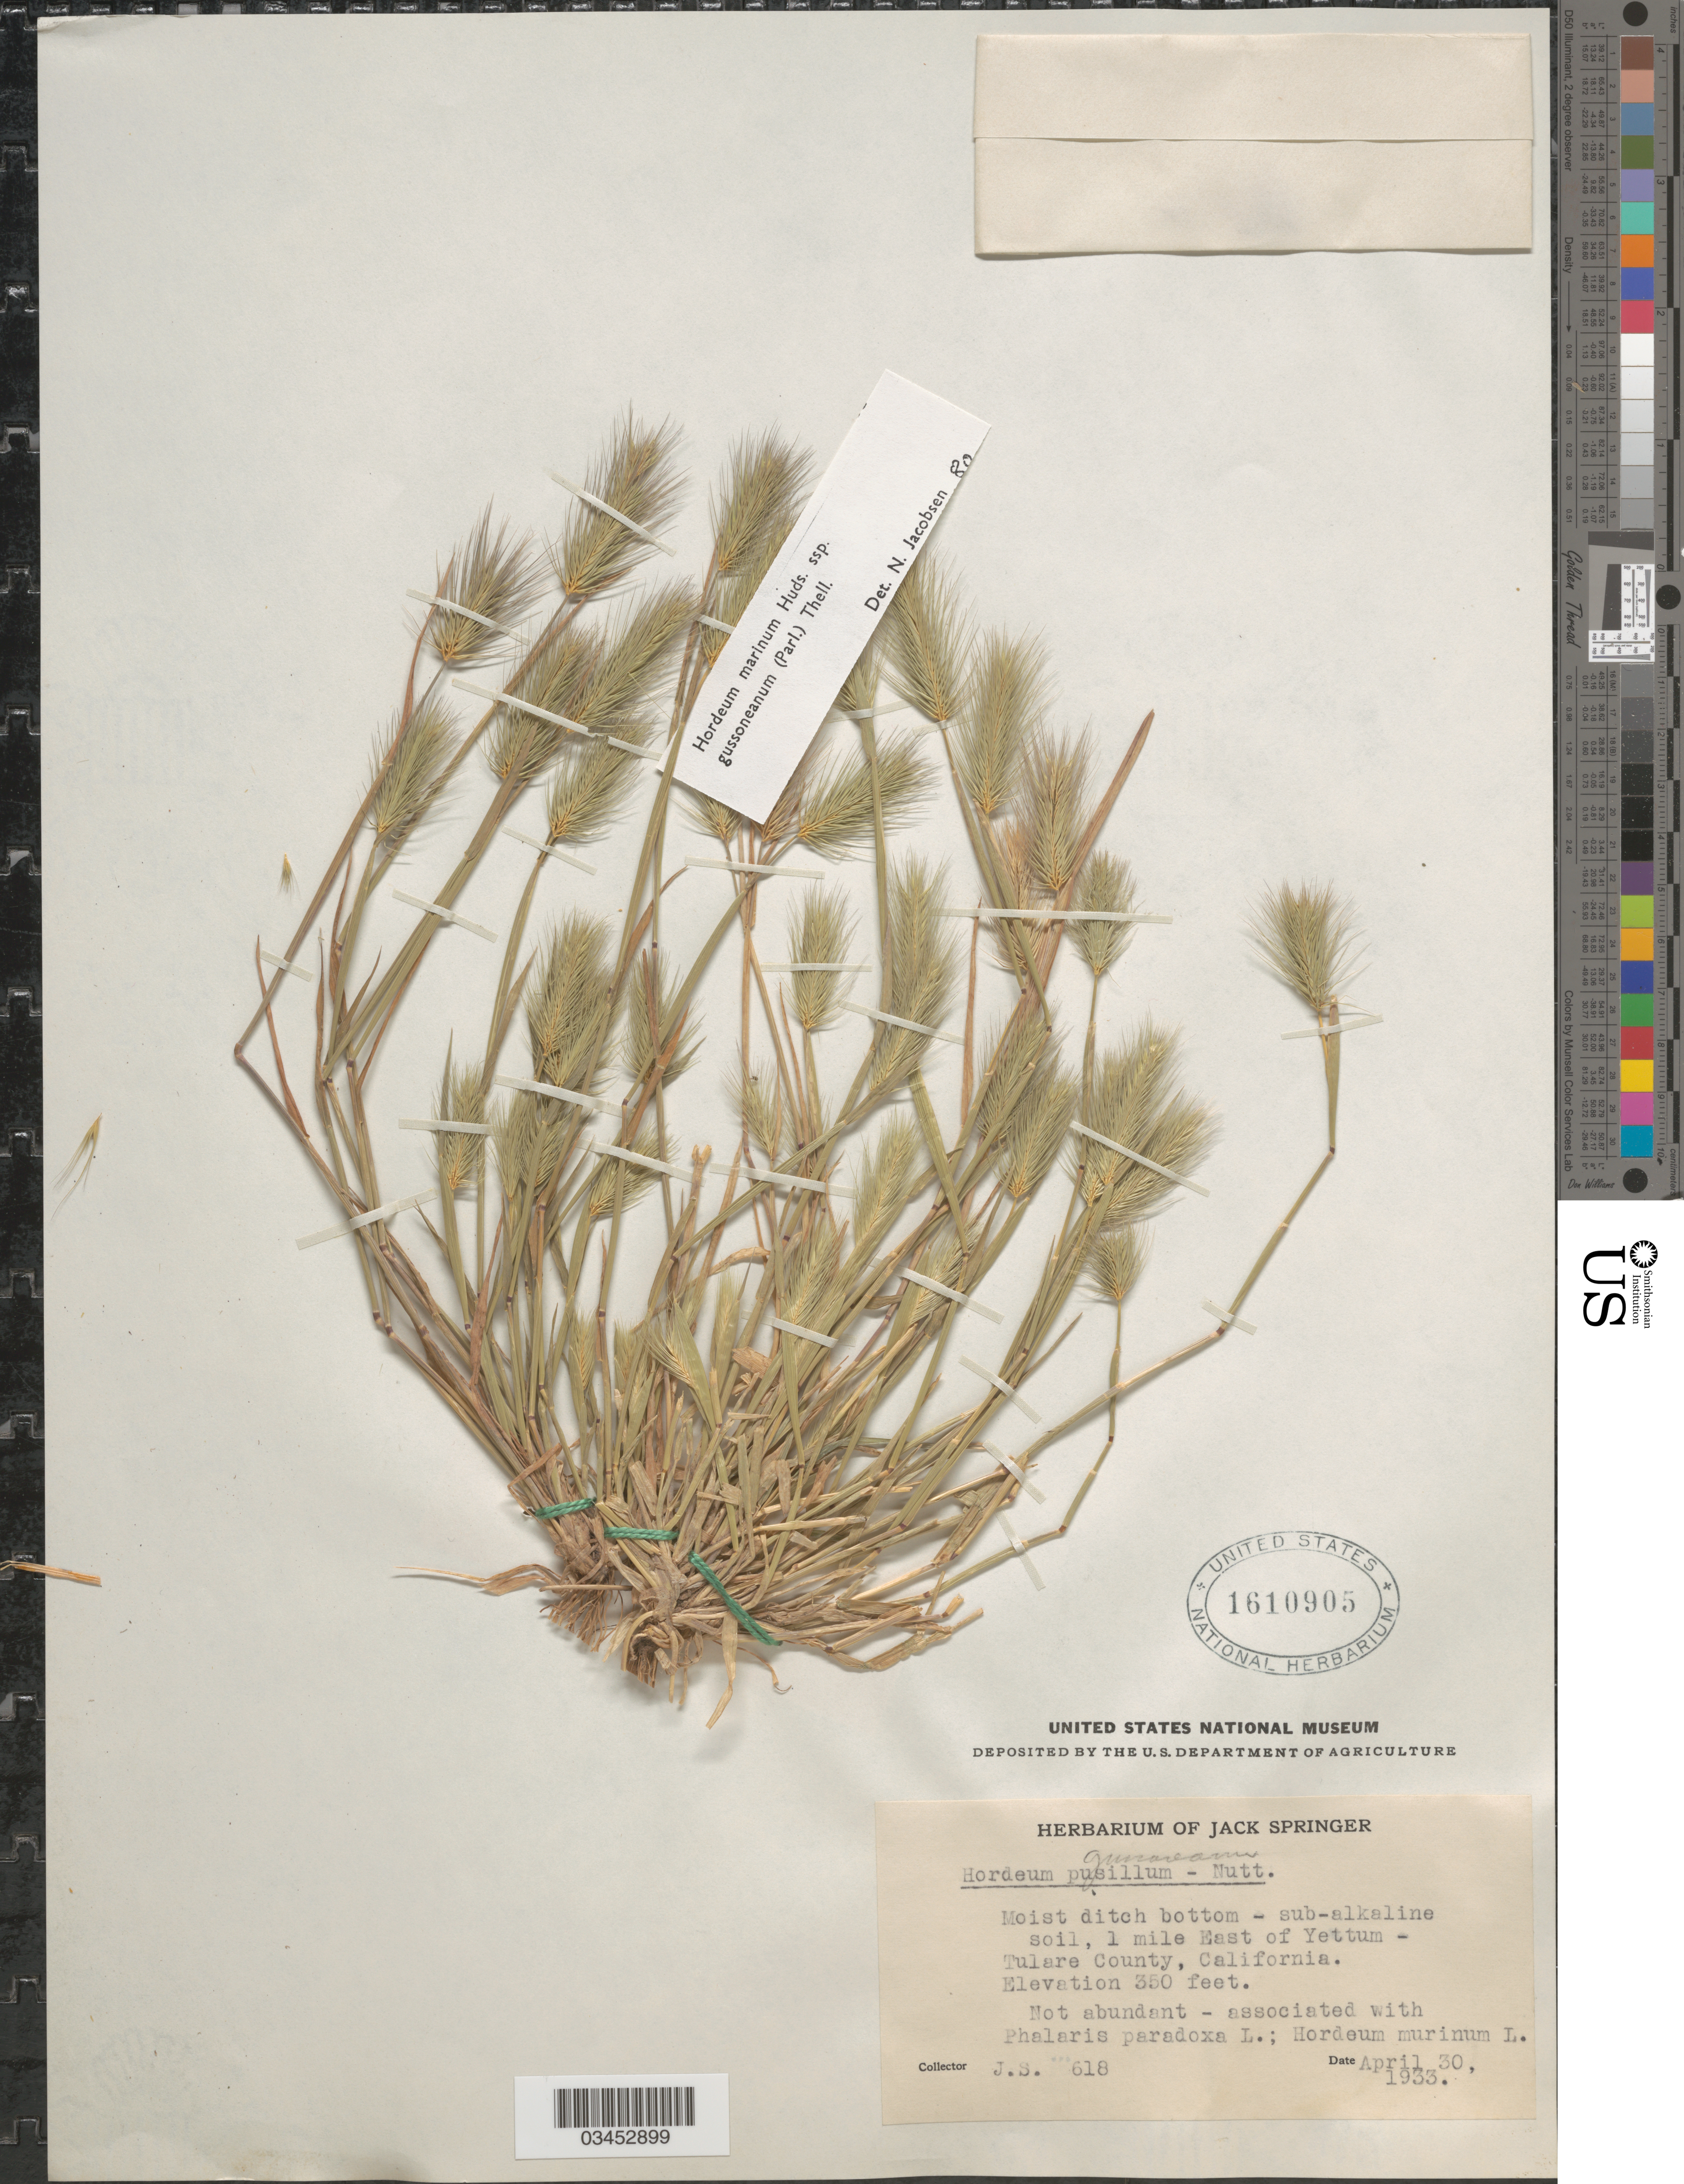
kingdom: Plantae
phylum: Tracheophyta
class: Liliopsida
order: Poales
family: Poaceae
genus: Hordeum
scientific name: Hordeum marinum subsp. gussoneanum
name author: (Parl.) Thell.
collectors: J. Springer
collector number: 618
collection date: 1933-04-30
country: United States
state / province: California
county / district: Tulare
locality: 1 mile East of Yettum- Tulare County.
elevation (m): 107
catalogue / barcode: US 1610905